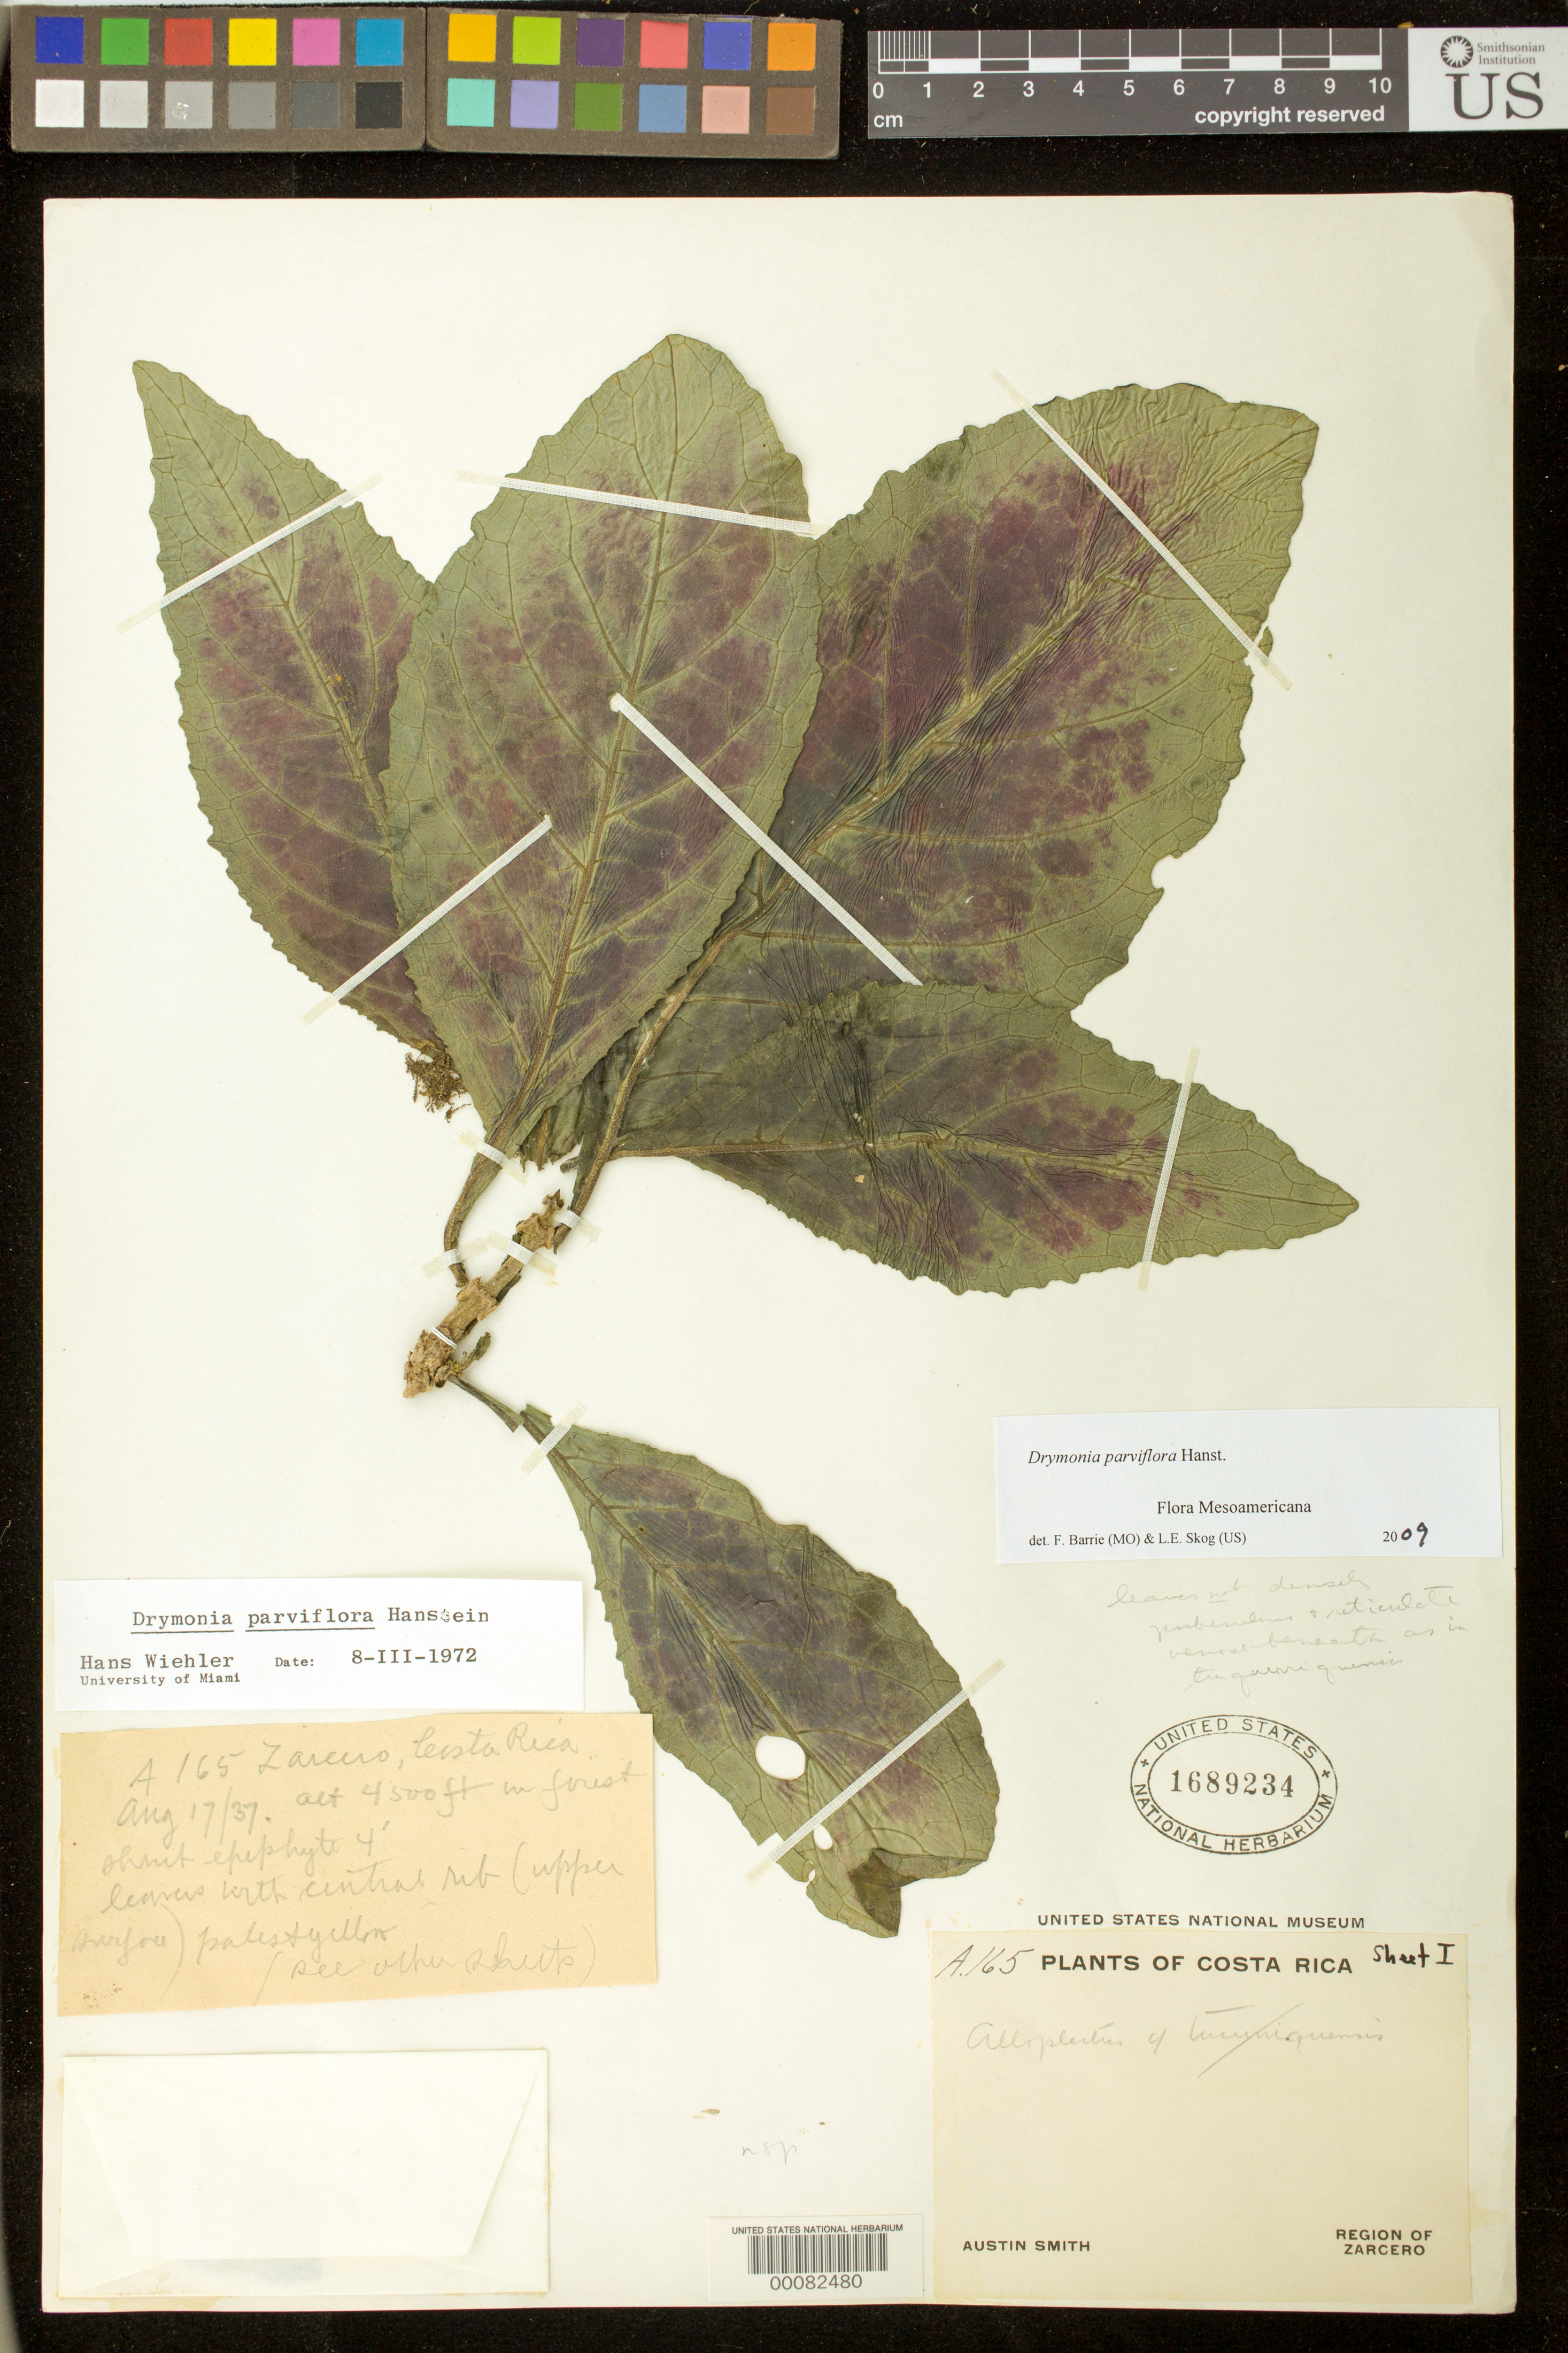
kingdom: Plantae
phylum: Tracheophyta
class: Magnoliopsida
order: Lamiales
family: Gesneriaceae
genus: Drymonia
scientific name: Drymonia parviflora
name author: Hanst.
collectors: Aust P. Smith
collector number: A 165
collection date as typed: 17 Aug 1937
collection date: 1937-08-17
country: Costa Rica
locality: Region of Zarcero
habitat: In forest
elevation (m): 1372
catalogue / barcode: US 1689234